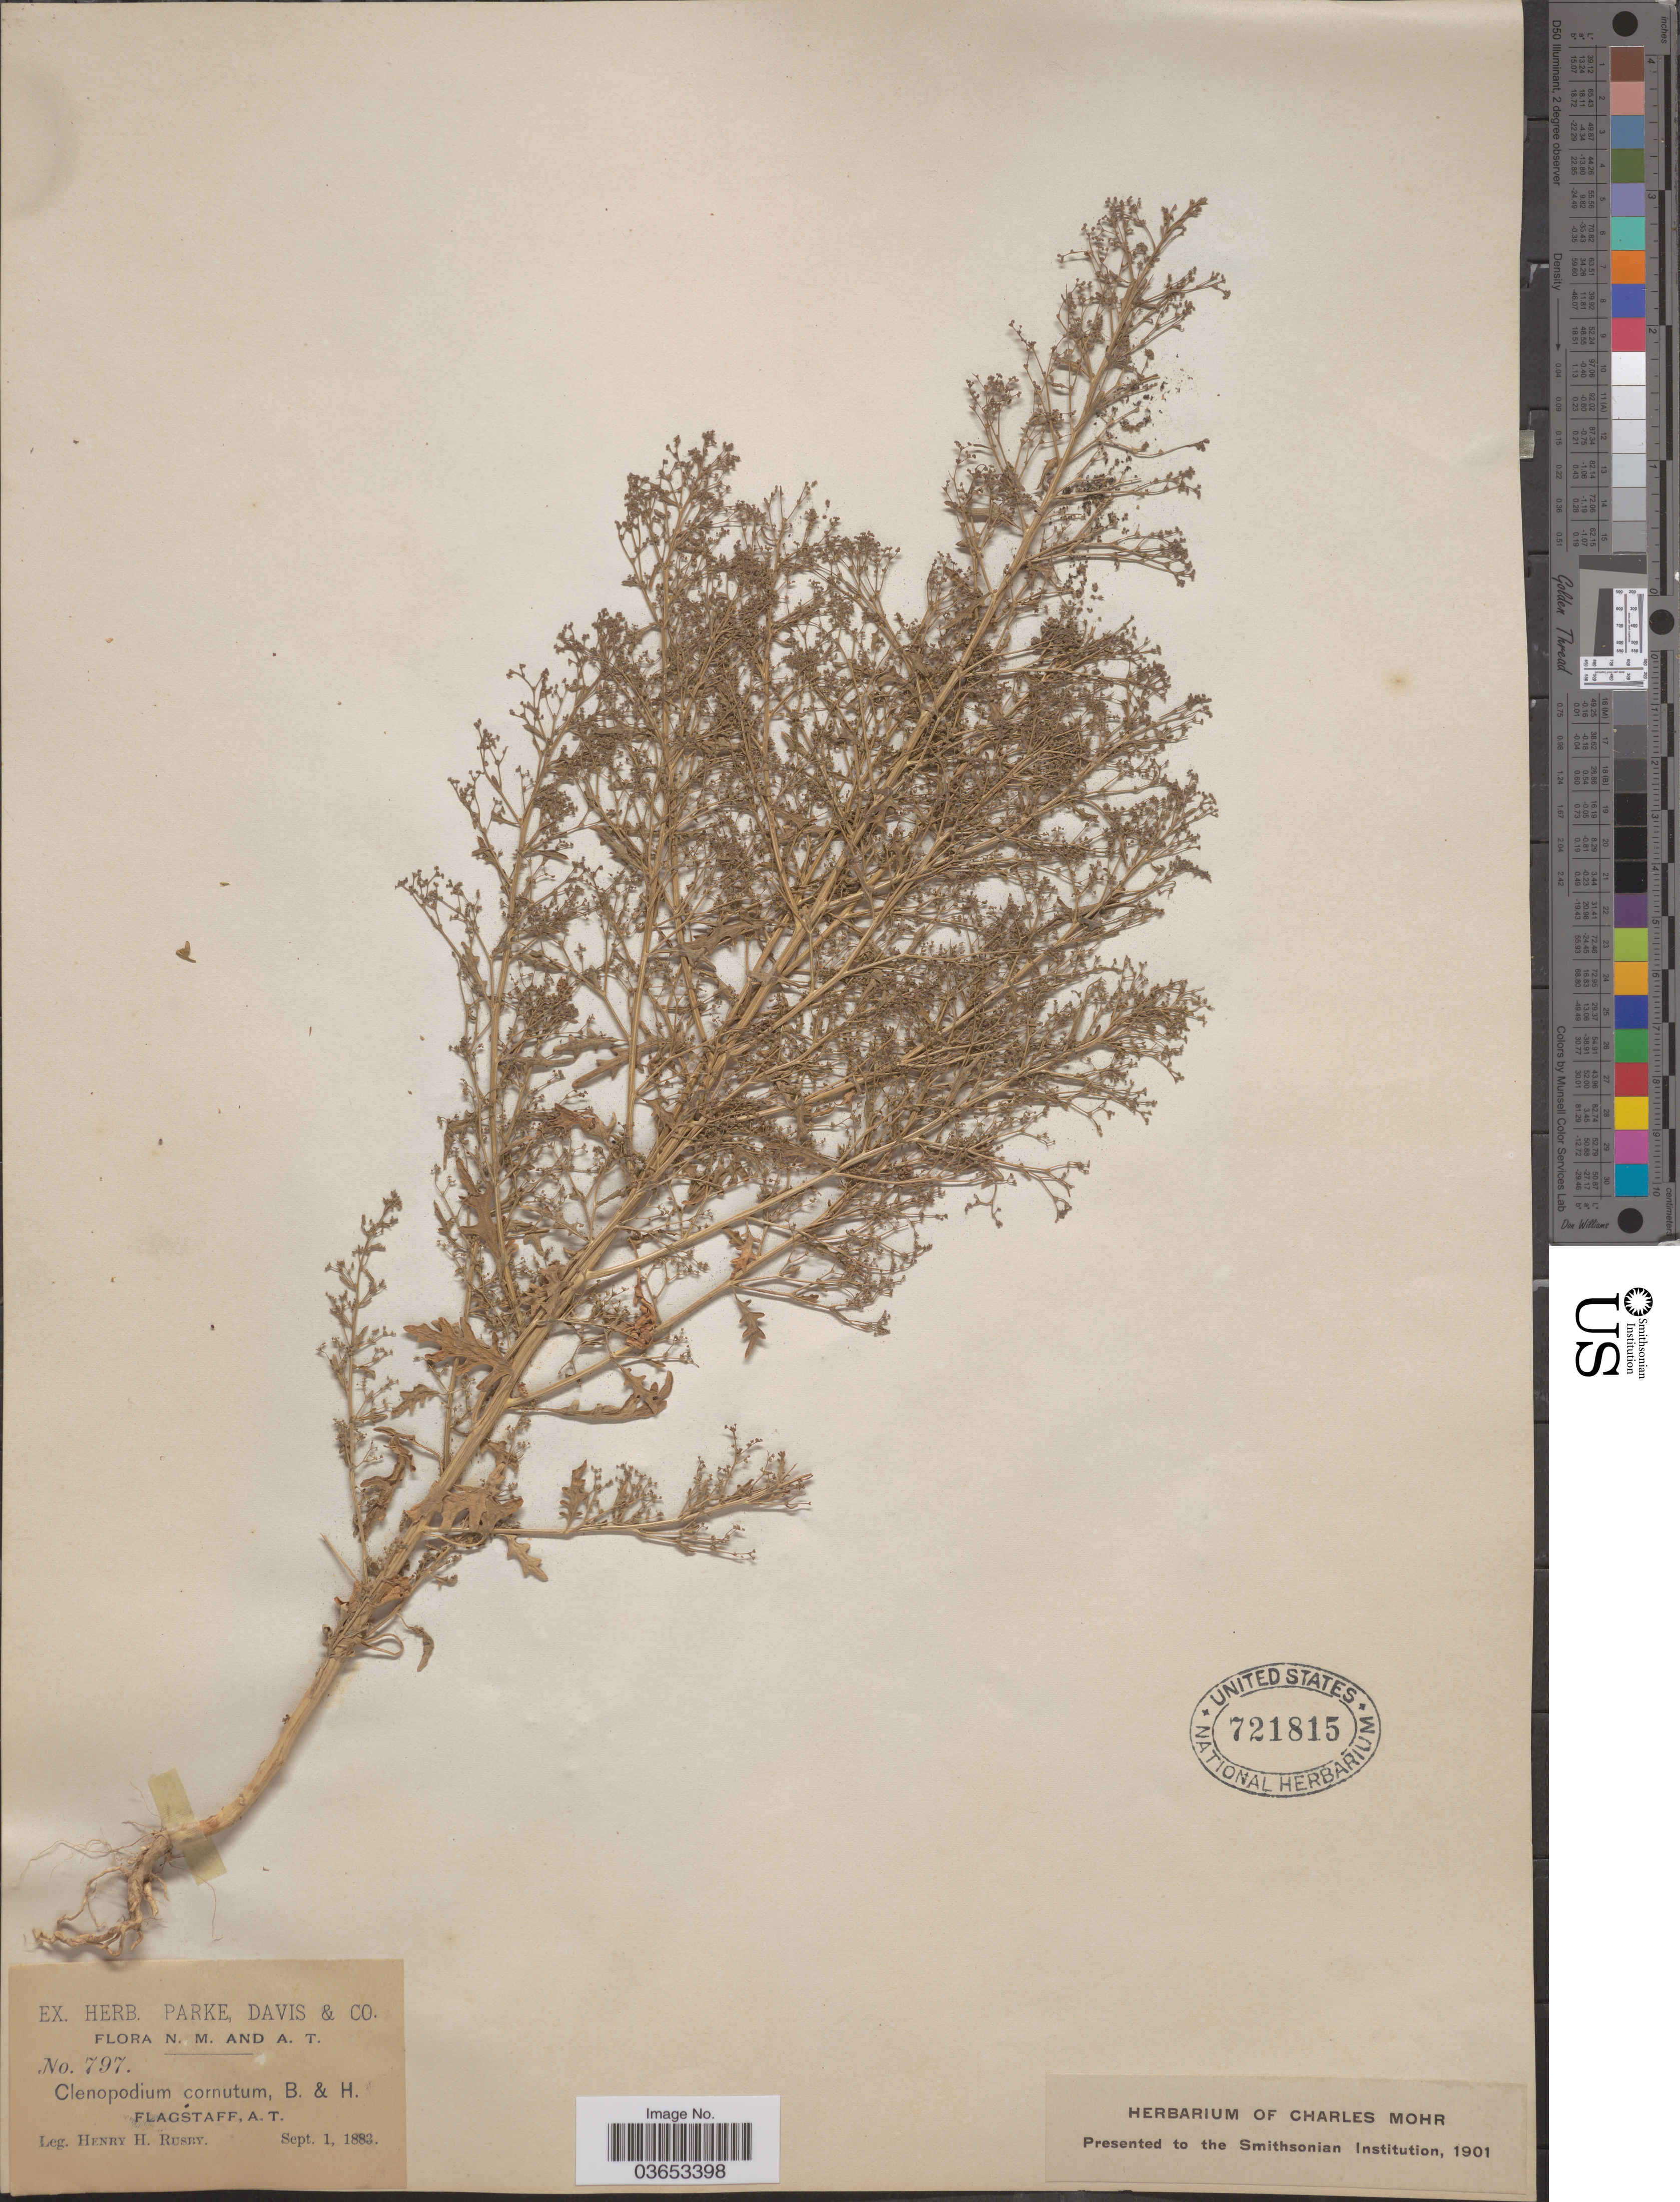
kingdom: Plantae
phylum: Tracheophyta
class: Magnoliopsida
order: Caryophyllales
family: Amaranthaceae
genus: Chenopodium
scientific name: Chenopodium incisum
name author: Poir.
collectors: H. H. Rusby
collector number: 797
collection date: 1883-09-01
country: United States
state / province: Arizona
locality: Flagstaff, A.T.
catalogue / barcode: US 721815